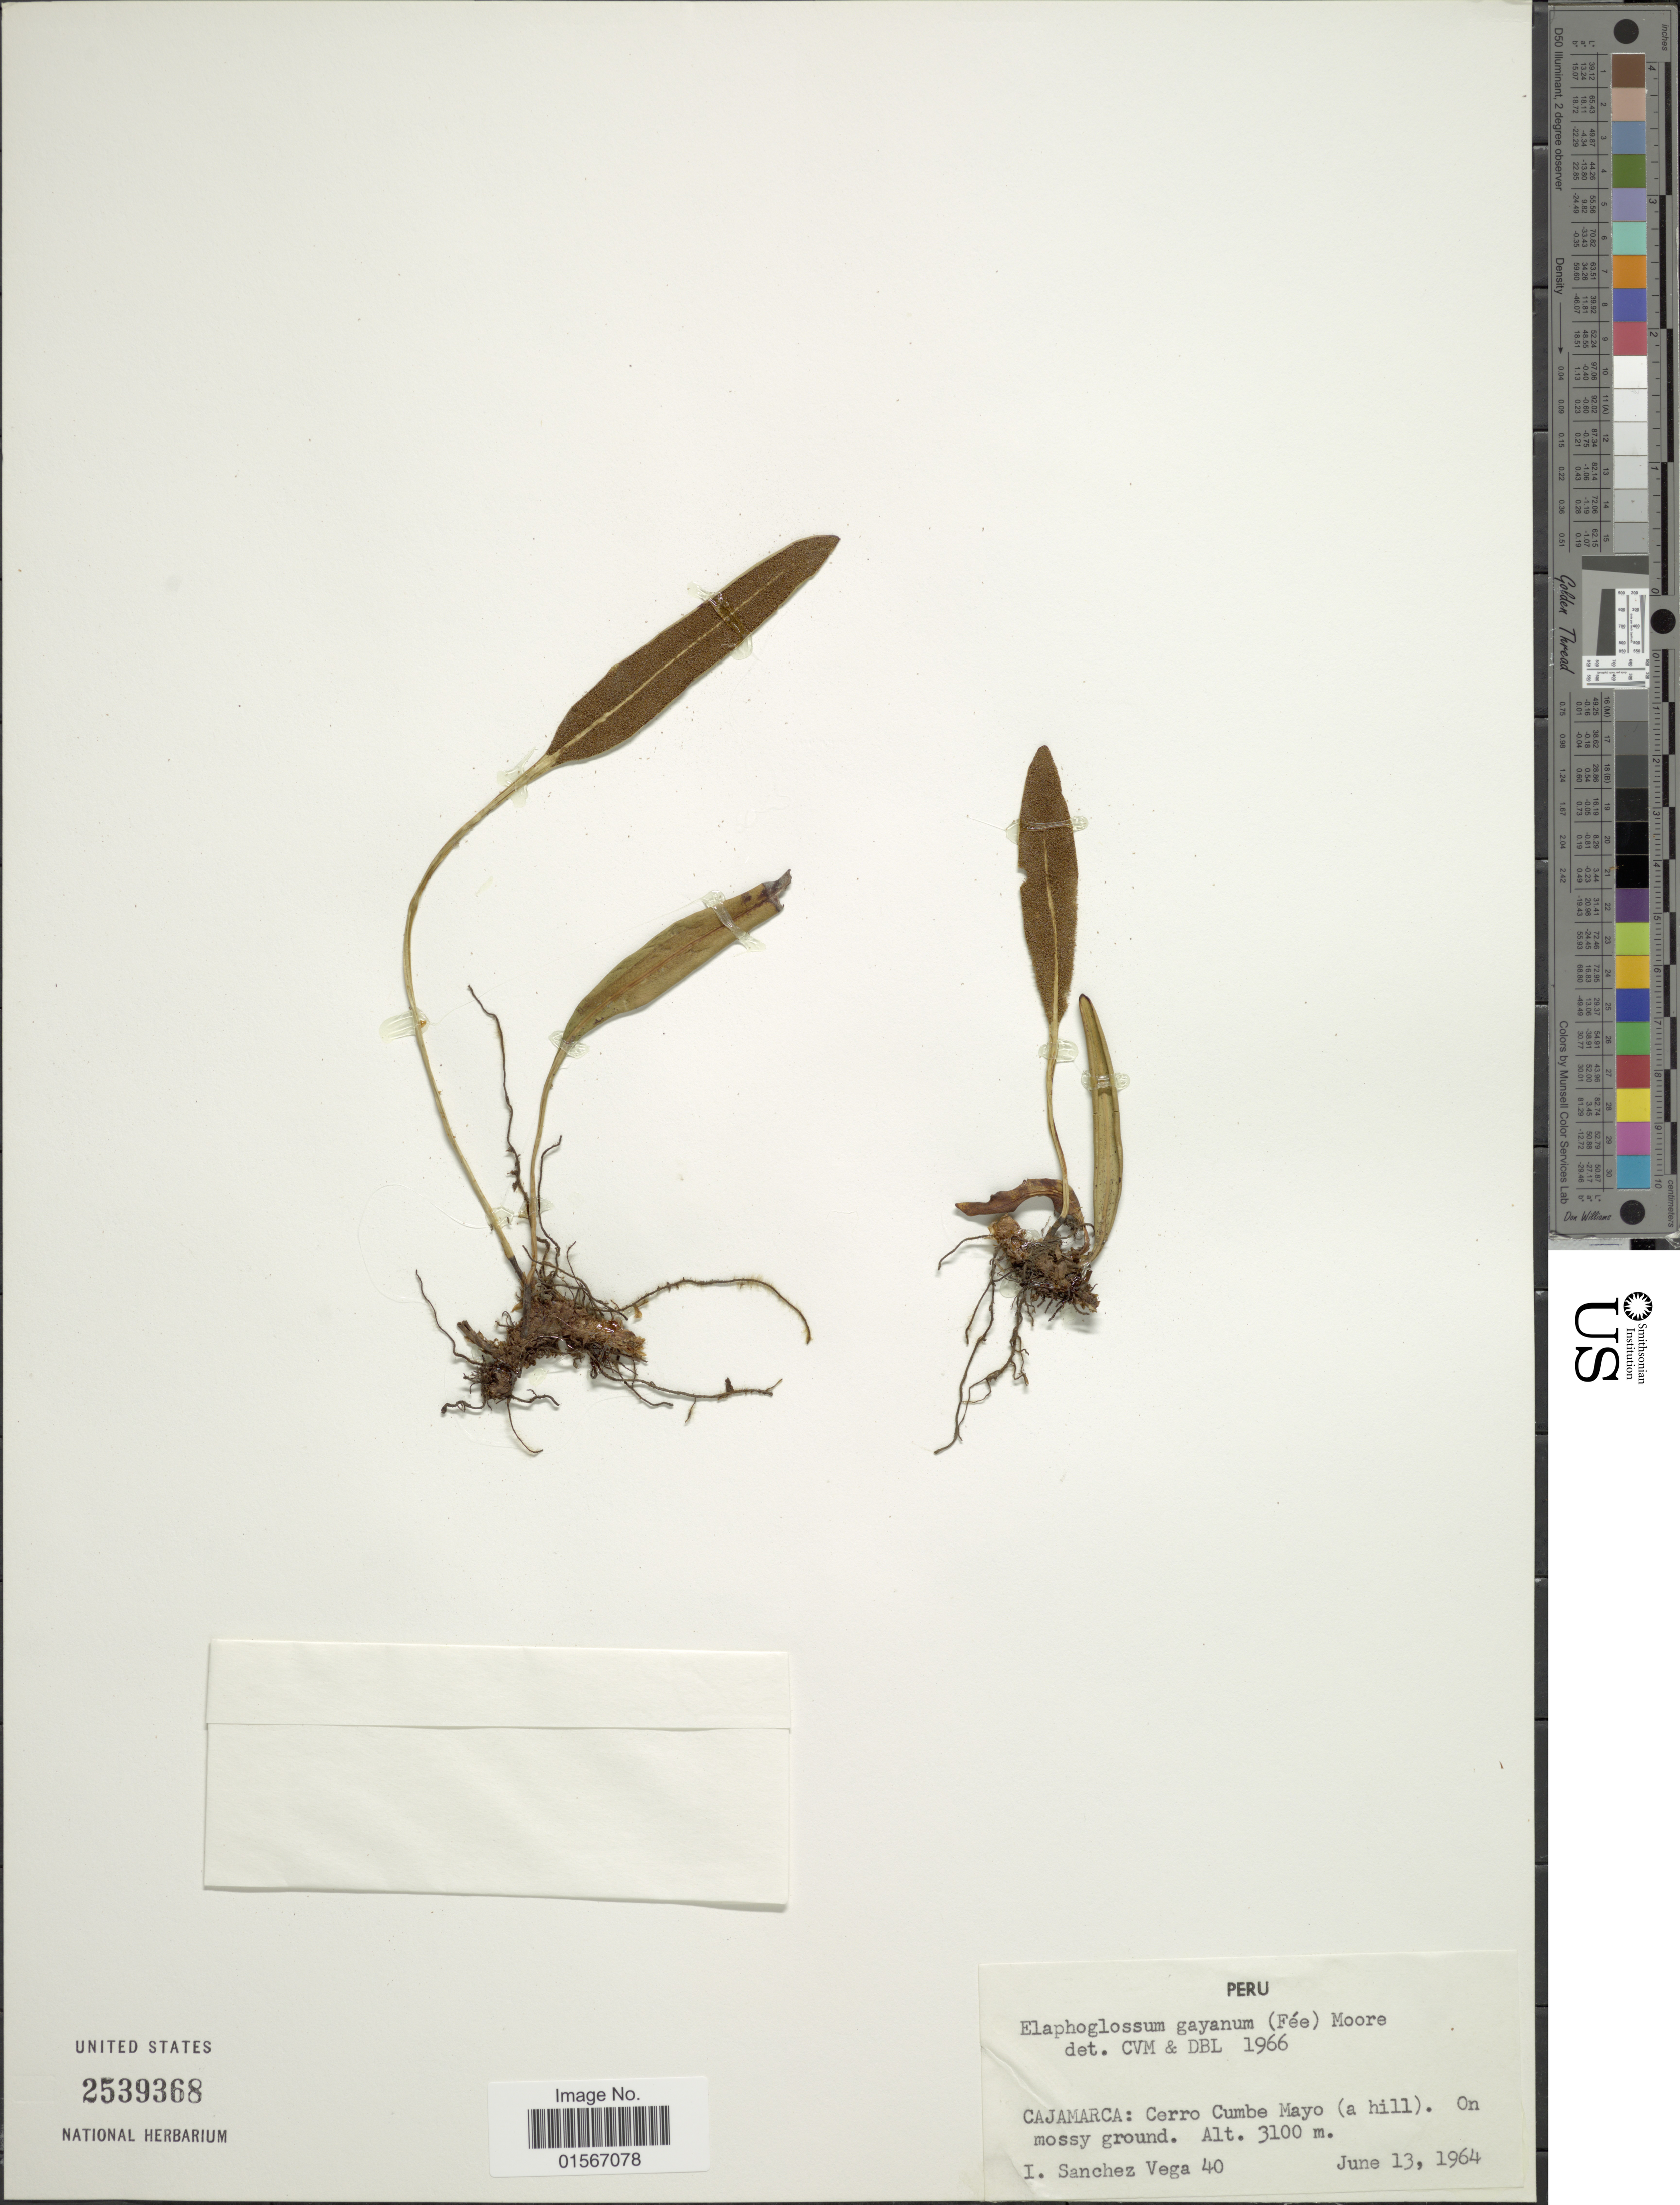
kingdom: Plantae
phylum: Tracheophyta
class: Polypodiopsida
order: Polypodiales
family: Dryopteridaceae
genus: Elaphoglossum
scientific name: Elaphoglossum minutum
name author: (Pohl ex Fée) T. Moore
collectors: I. Sánchez Vega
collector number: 40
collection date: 1964-06-13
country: Peru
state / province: Cajamarca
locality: Cerro Cumbe Mayo (a hill). On mossy ground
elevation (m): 3100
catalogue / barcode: US 2539368